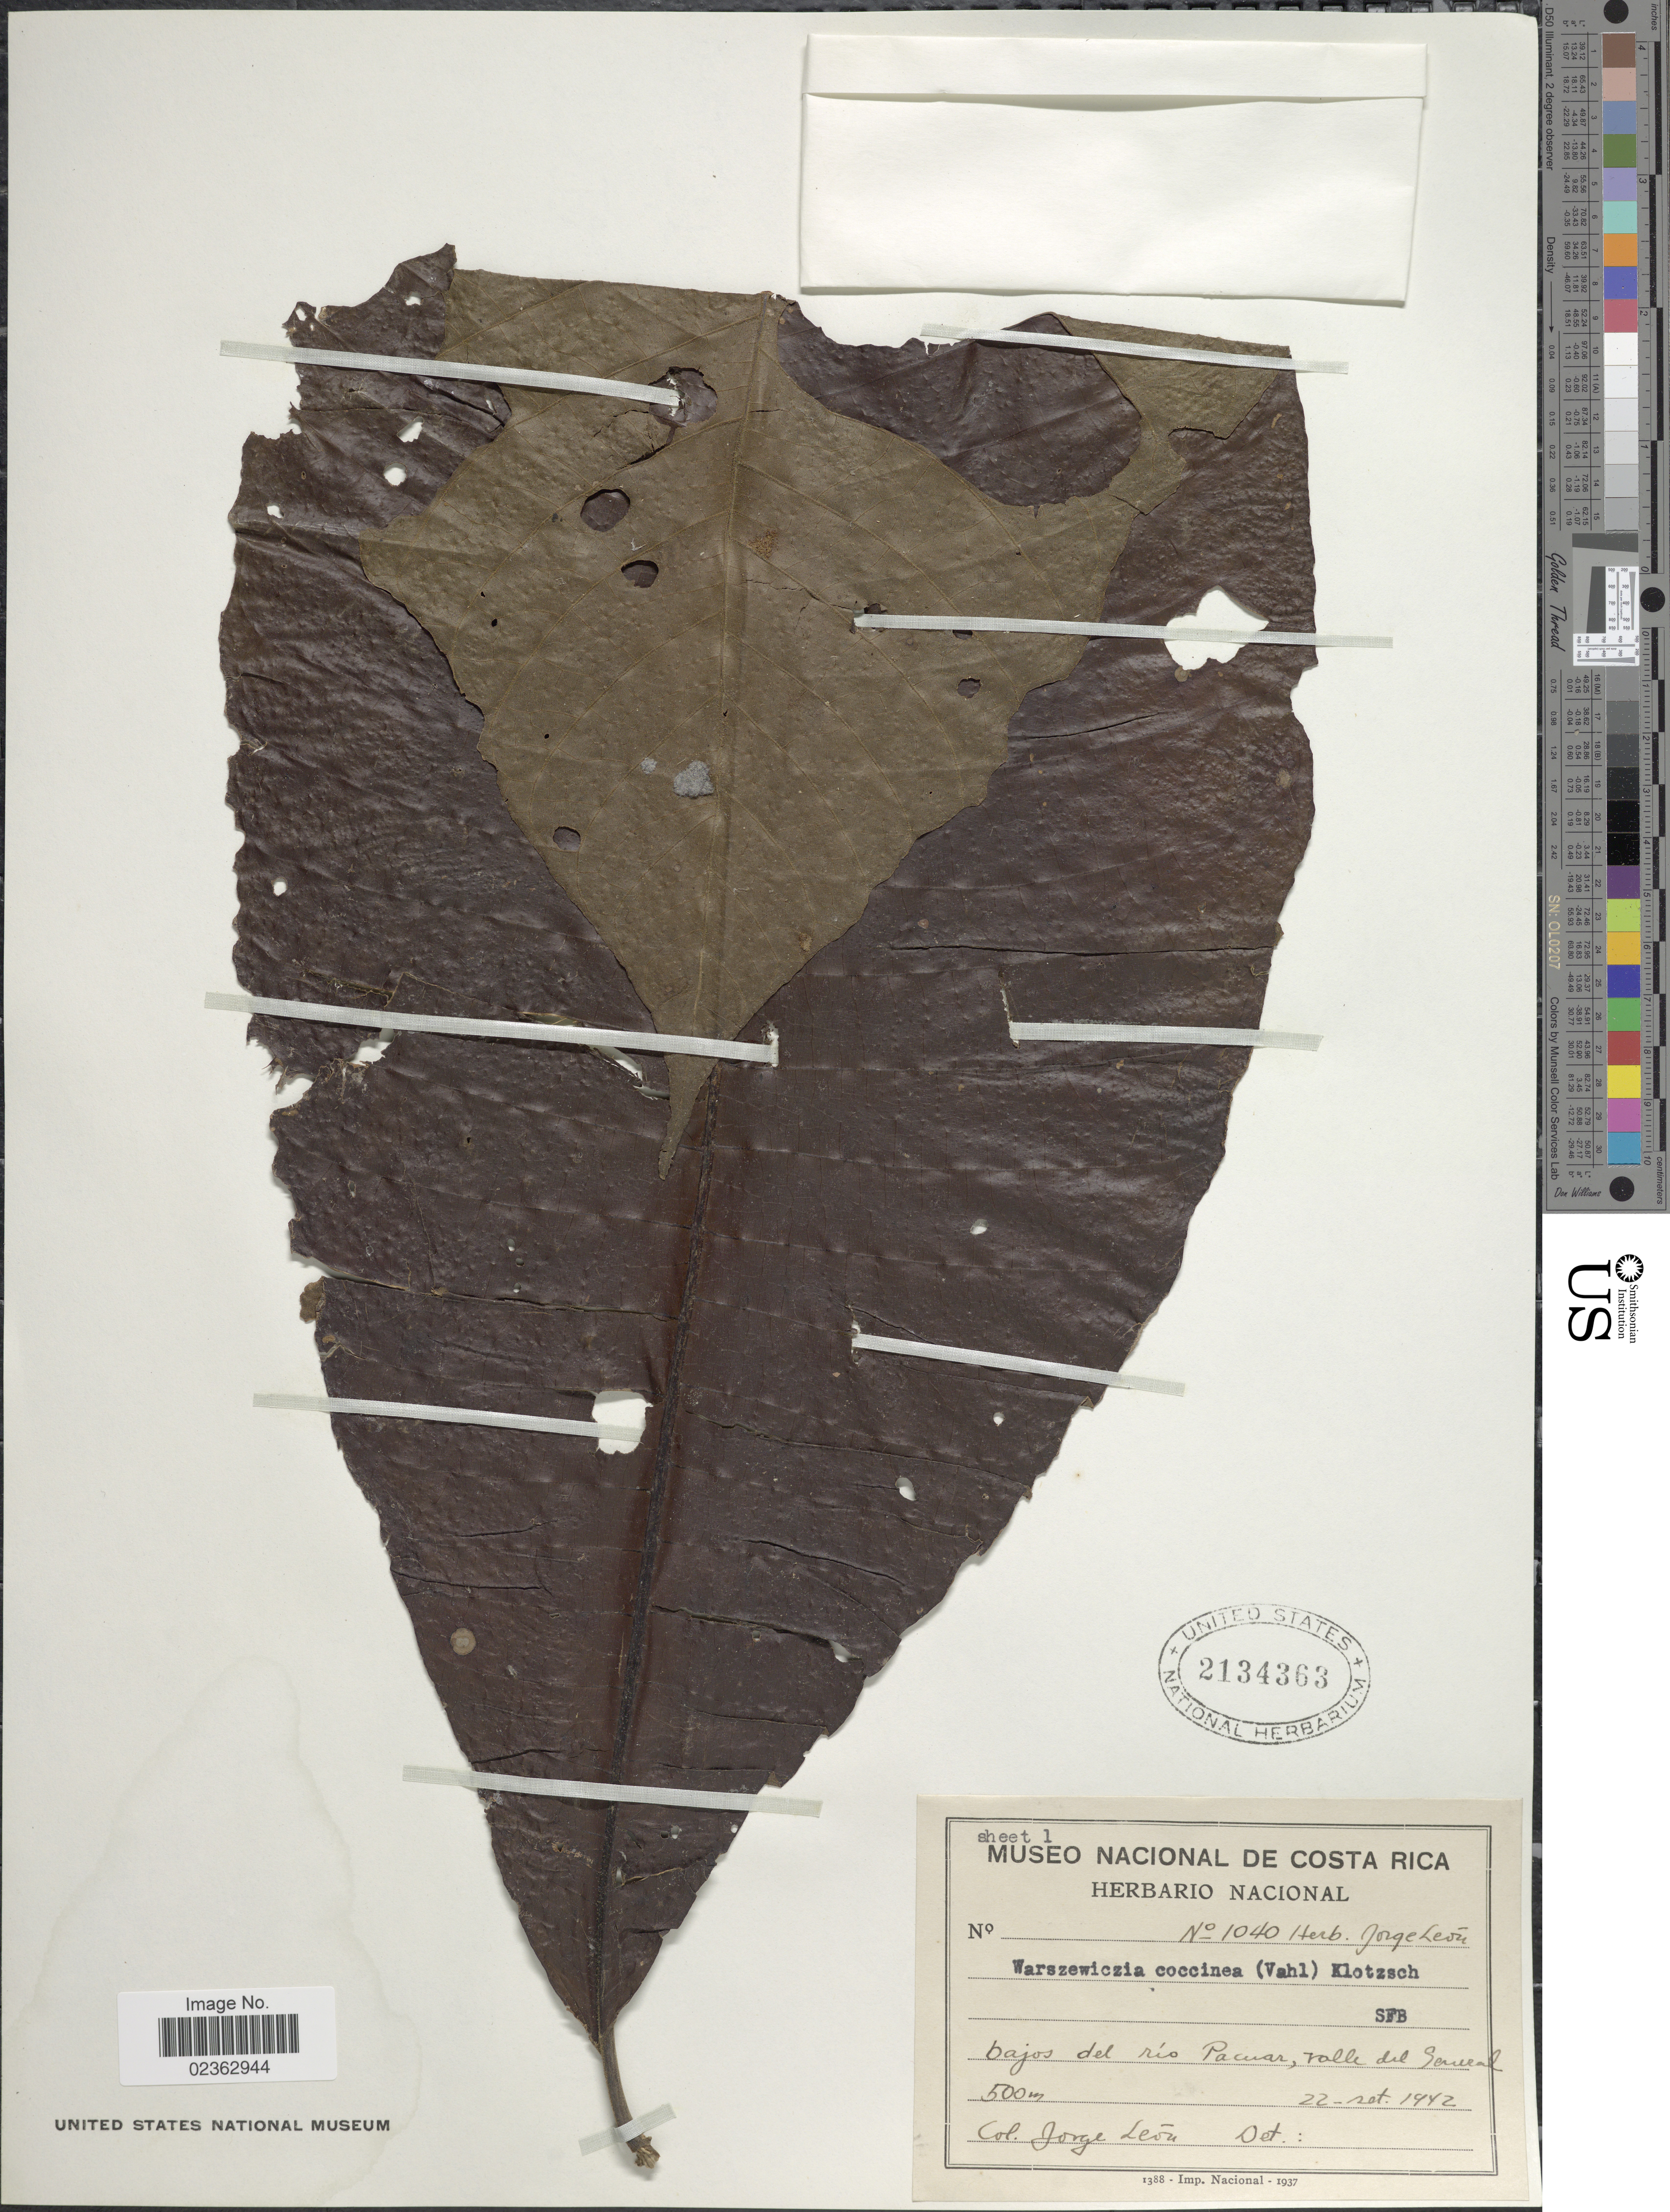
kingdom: Plantae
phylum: Tracheophyta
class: Magnoliopsida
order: Gentianales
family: Rubiaceae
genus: Warszewiczia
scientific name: Warszewiczia coccinea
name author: (Vahl) Klotzsch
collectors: J. León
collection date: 1942-09-22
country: Costa Rica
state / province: San José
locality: Bajos del rio Pacuar, Valle del General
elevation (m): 500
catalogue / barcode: US 2134363